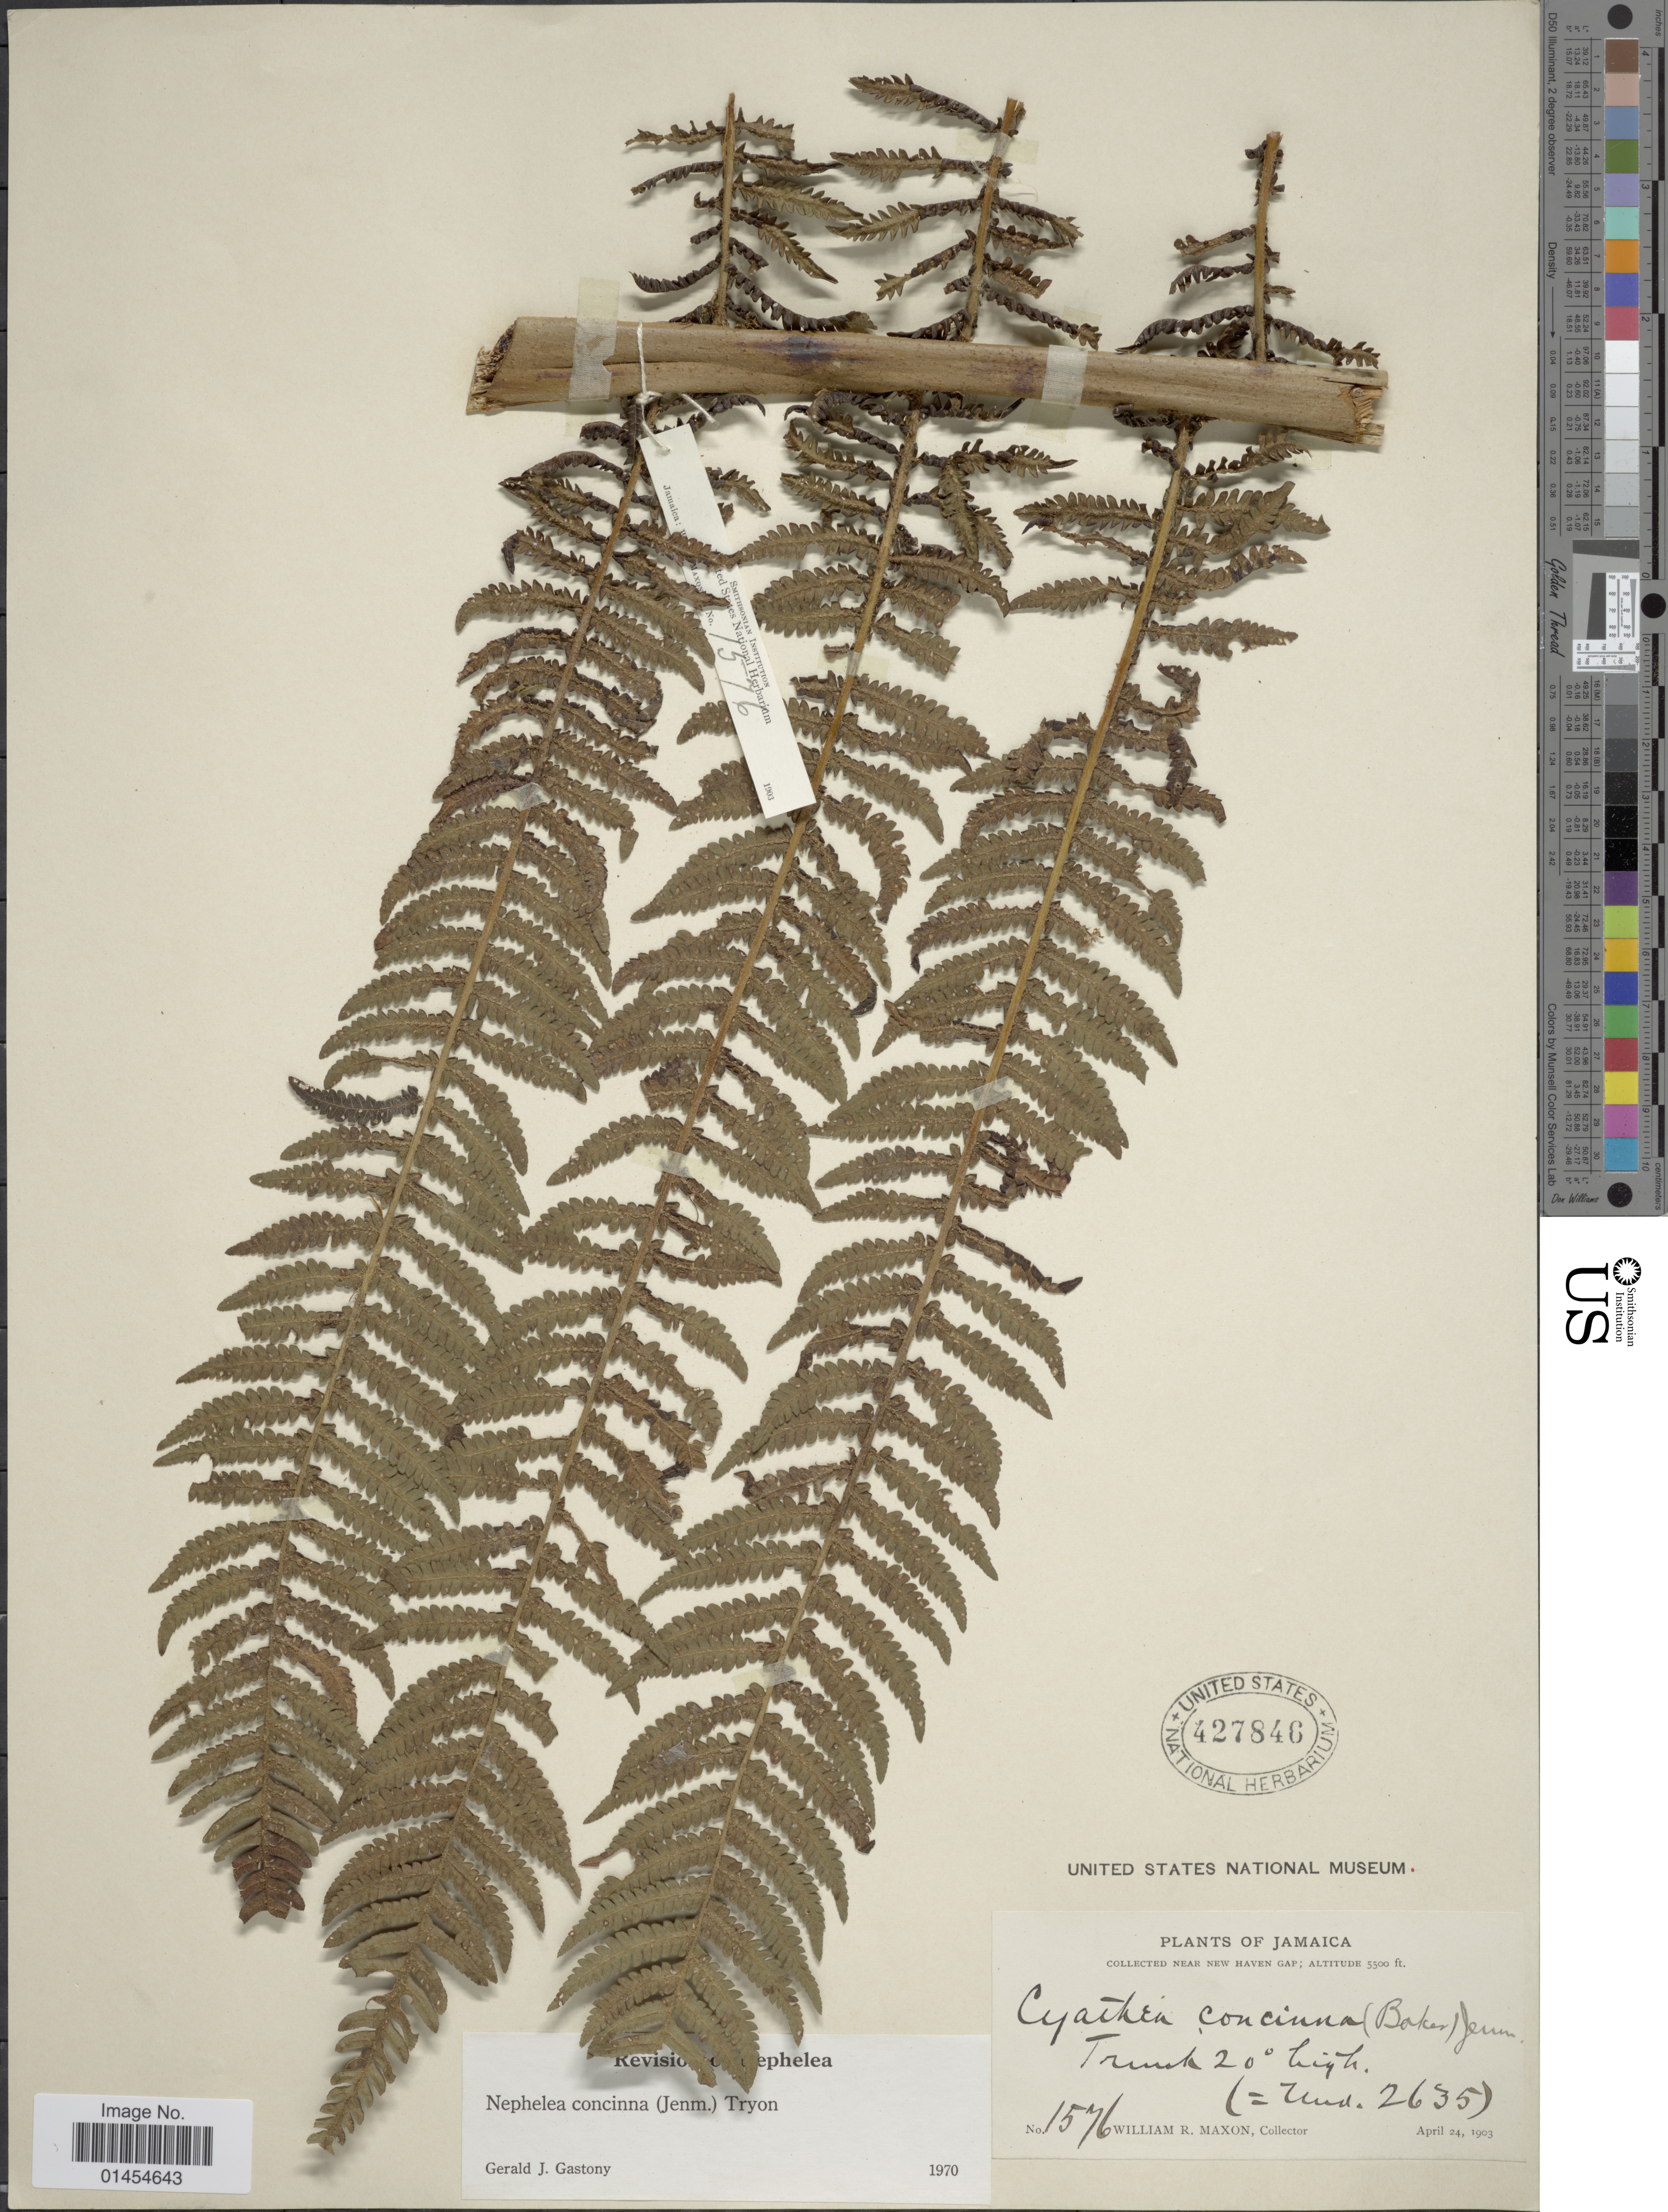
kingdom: Plantae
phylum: Tracheophyta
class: Polypodiopsida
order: Cyatheales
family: Cyatheaceae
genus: Alsophila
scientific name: Alsophila concinna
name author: Baker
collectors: W. R. Maxon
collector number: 1576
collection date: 1903-04-24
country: Jamaica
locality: Collected near New Haven Gap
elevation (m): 1676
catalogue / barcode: US 427846